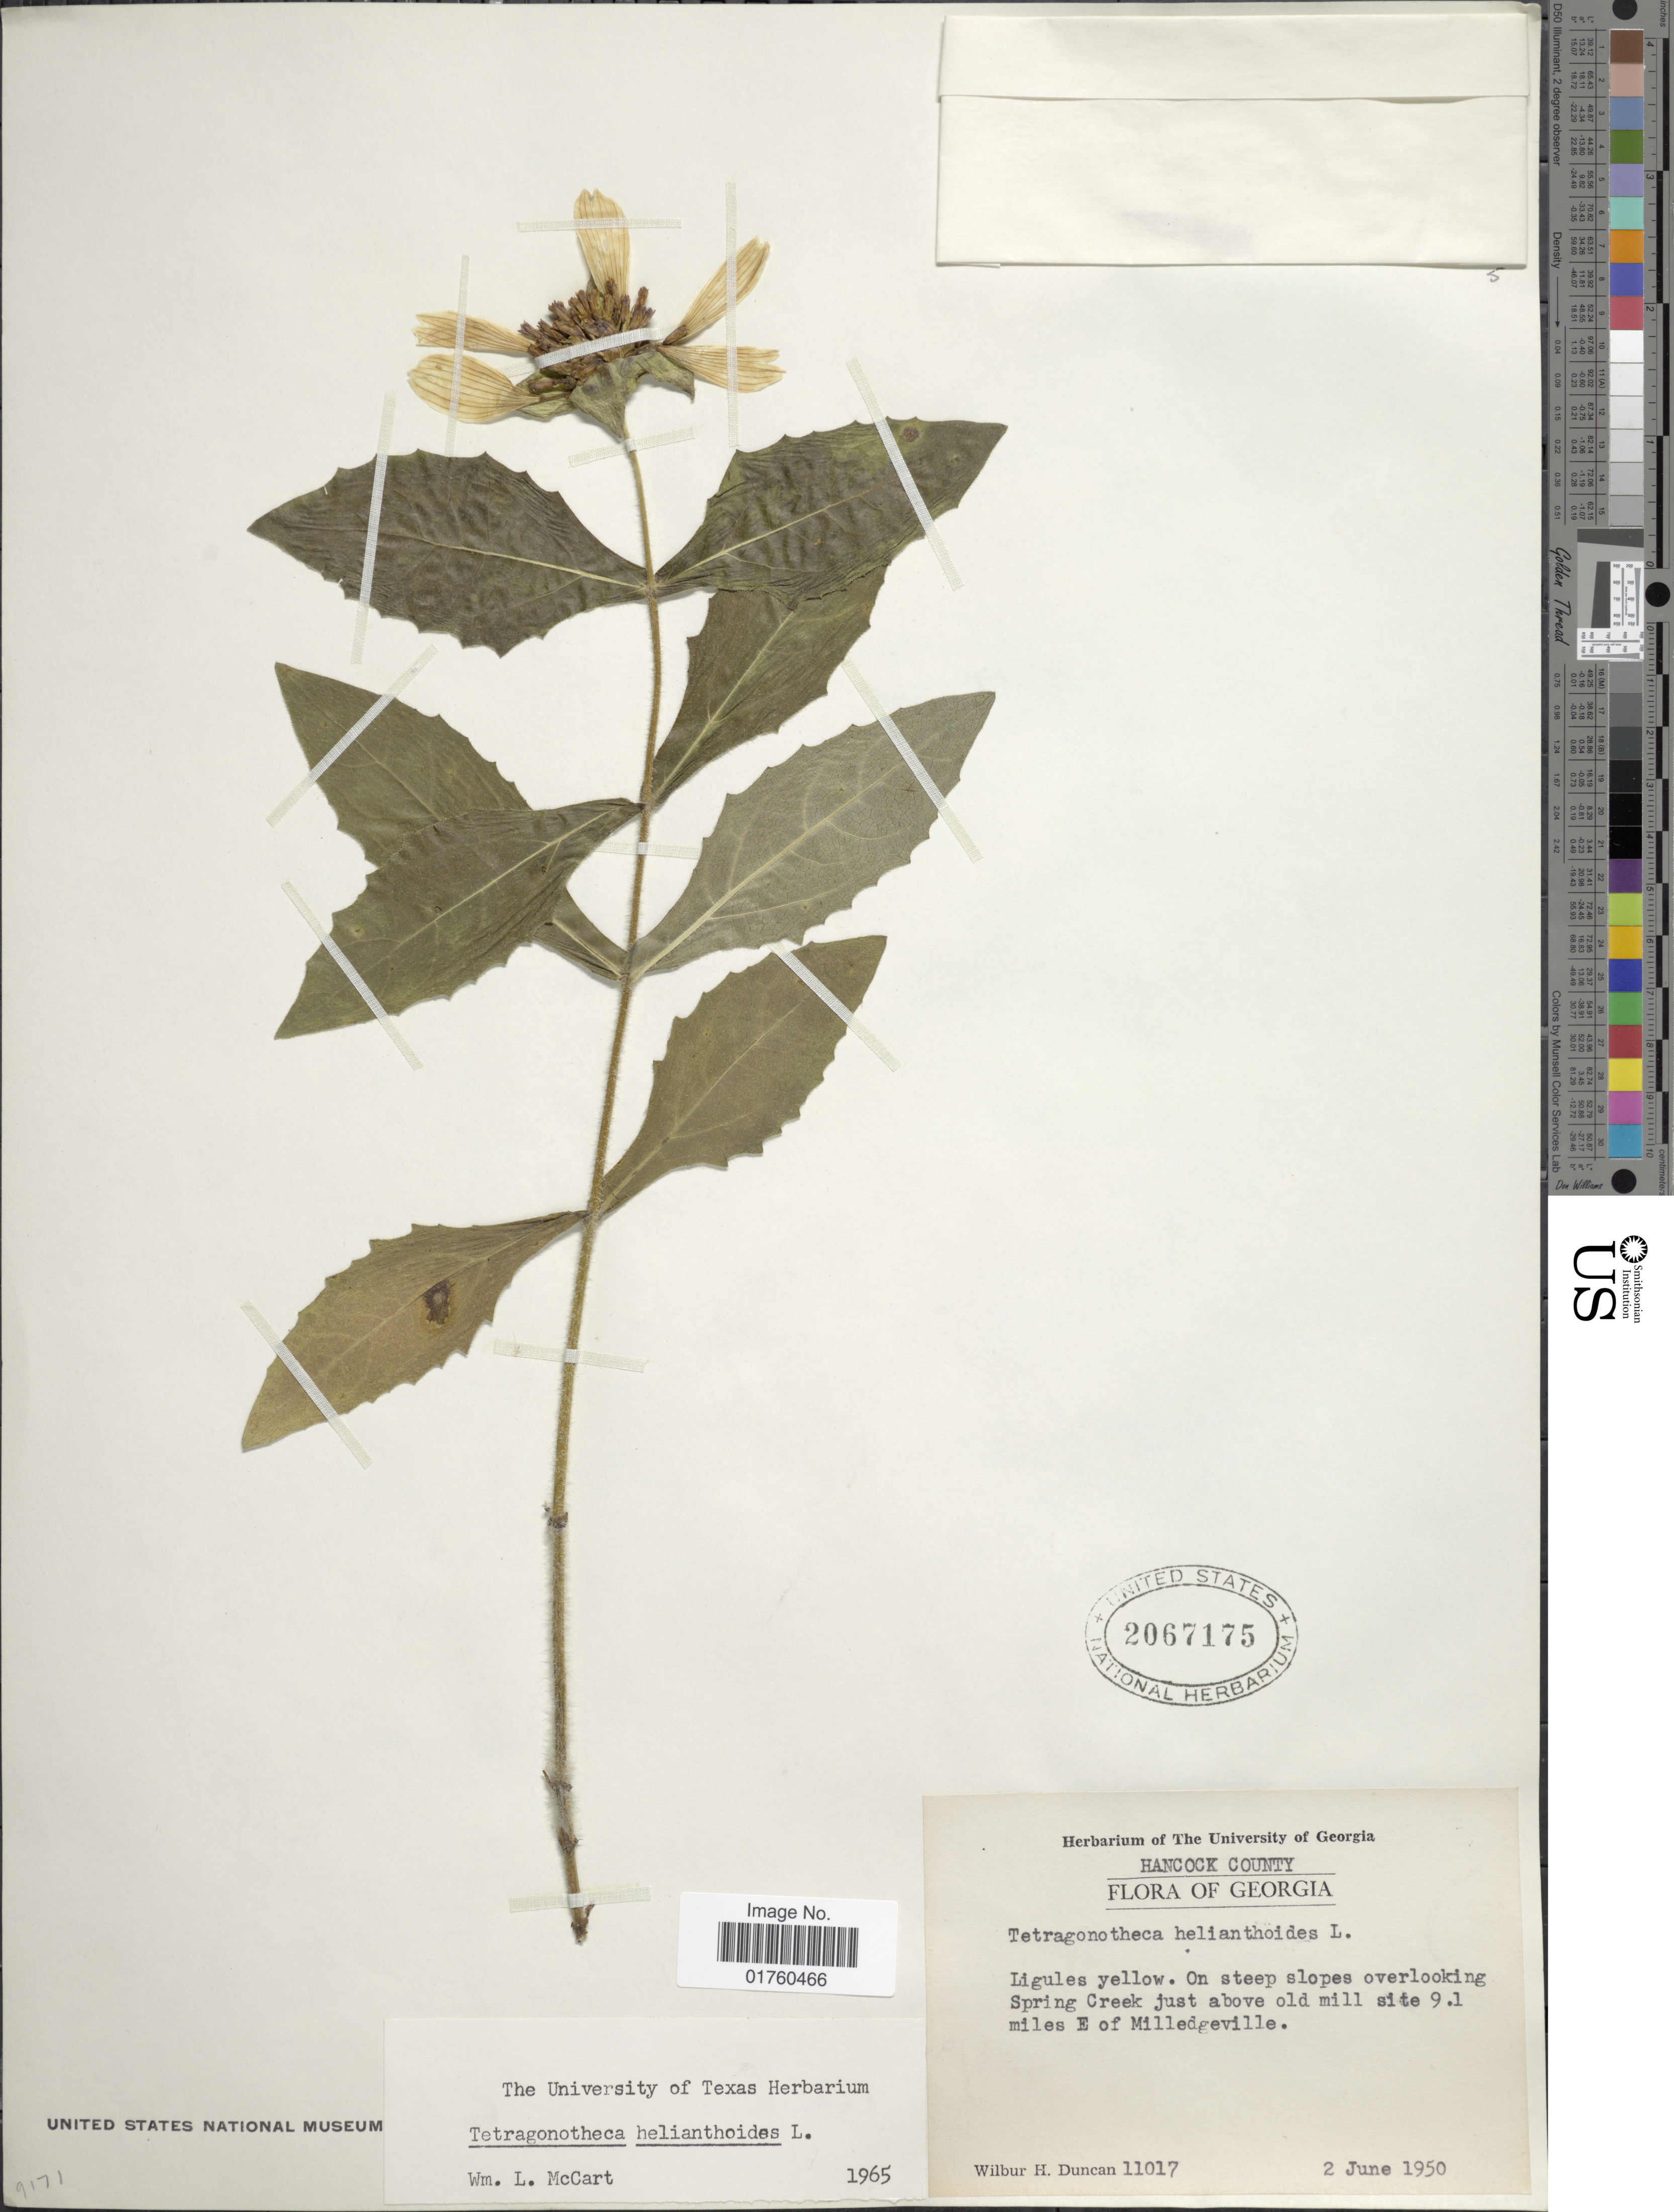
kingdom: Plantae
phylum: Tracheophyta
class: Magnoliopsida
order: Asterales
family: Asteraceae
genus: Tetragonotheca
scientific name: Tetragonotheca helianthoides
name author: L.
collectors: W. H. Duncan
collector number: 11017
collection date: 1950-06-02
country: United States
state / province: Georgia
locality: Hancock County. On steep slopes overlooking Spring Creek, just above old mill site 9.1 miles E of Milledgeville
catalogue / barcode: US 2067175